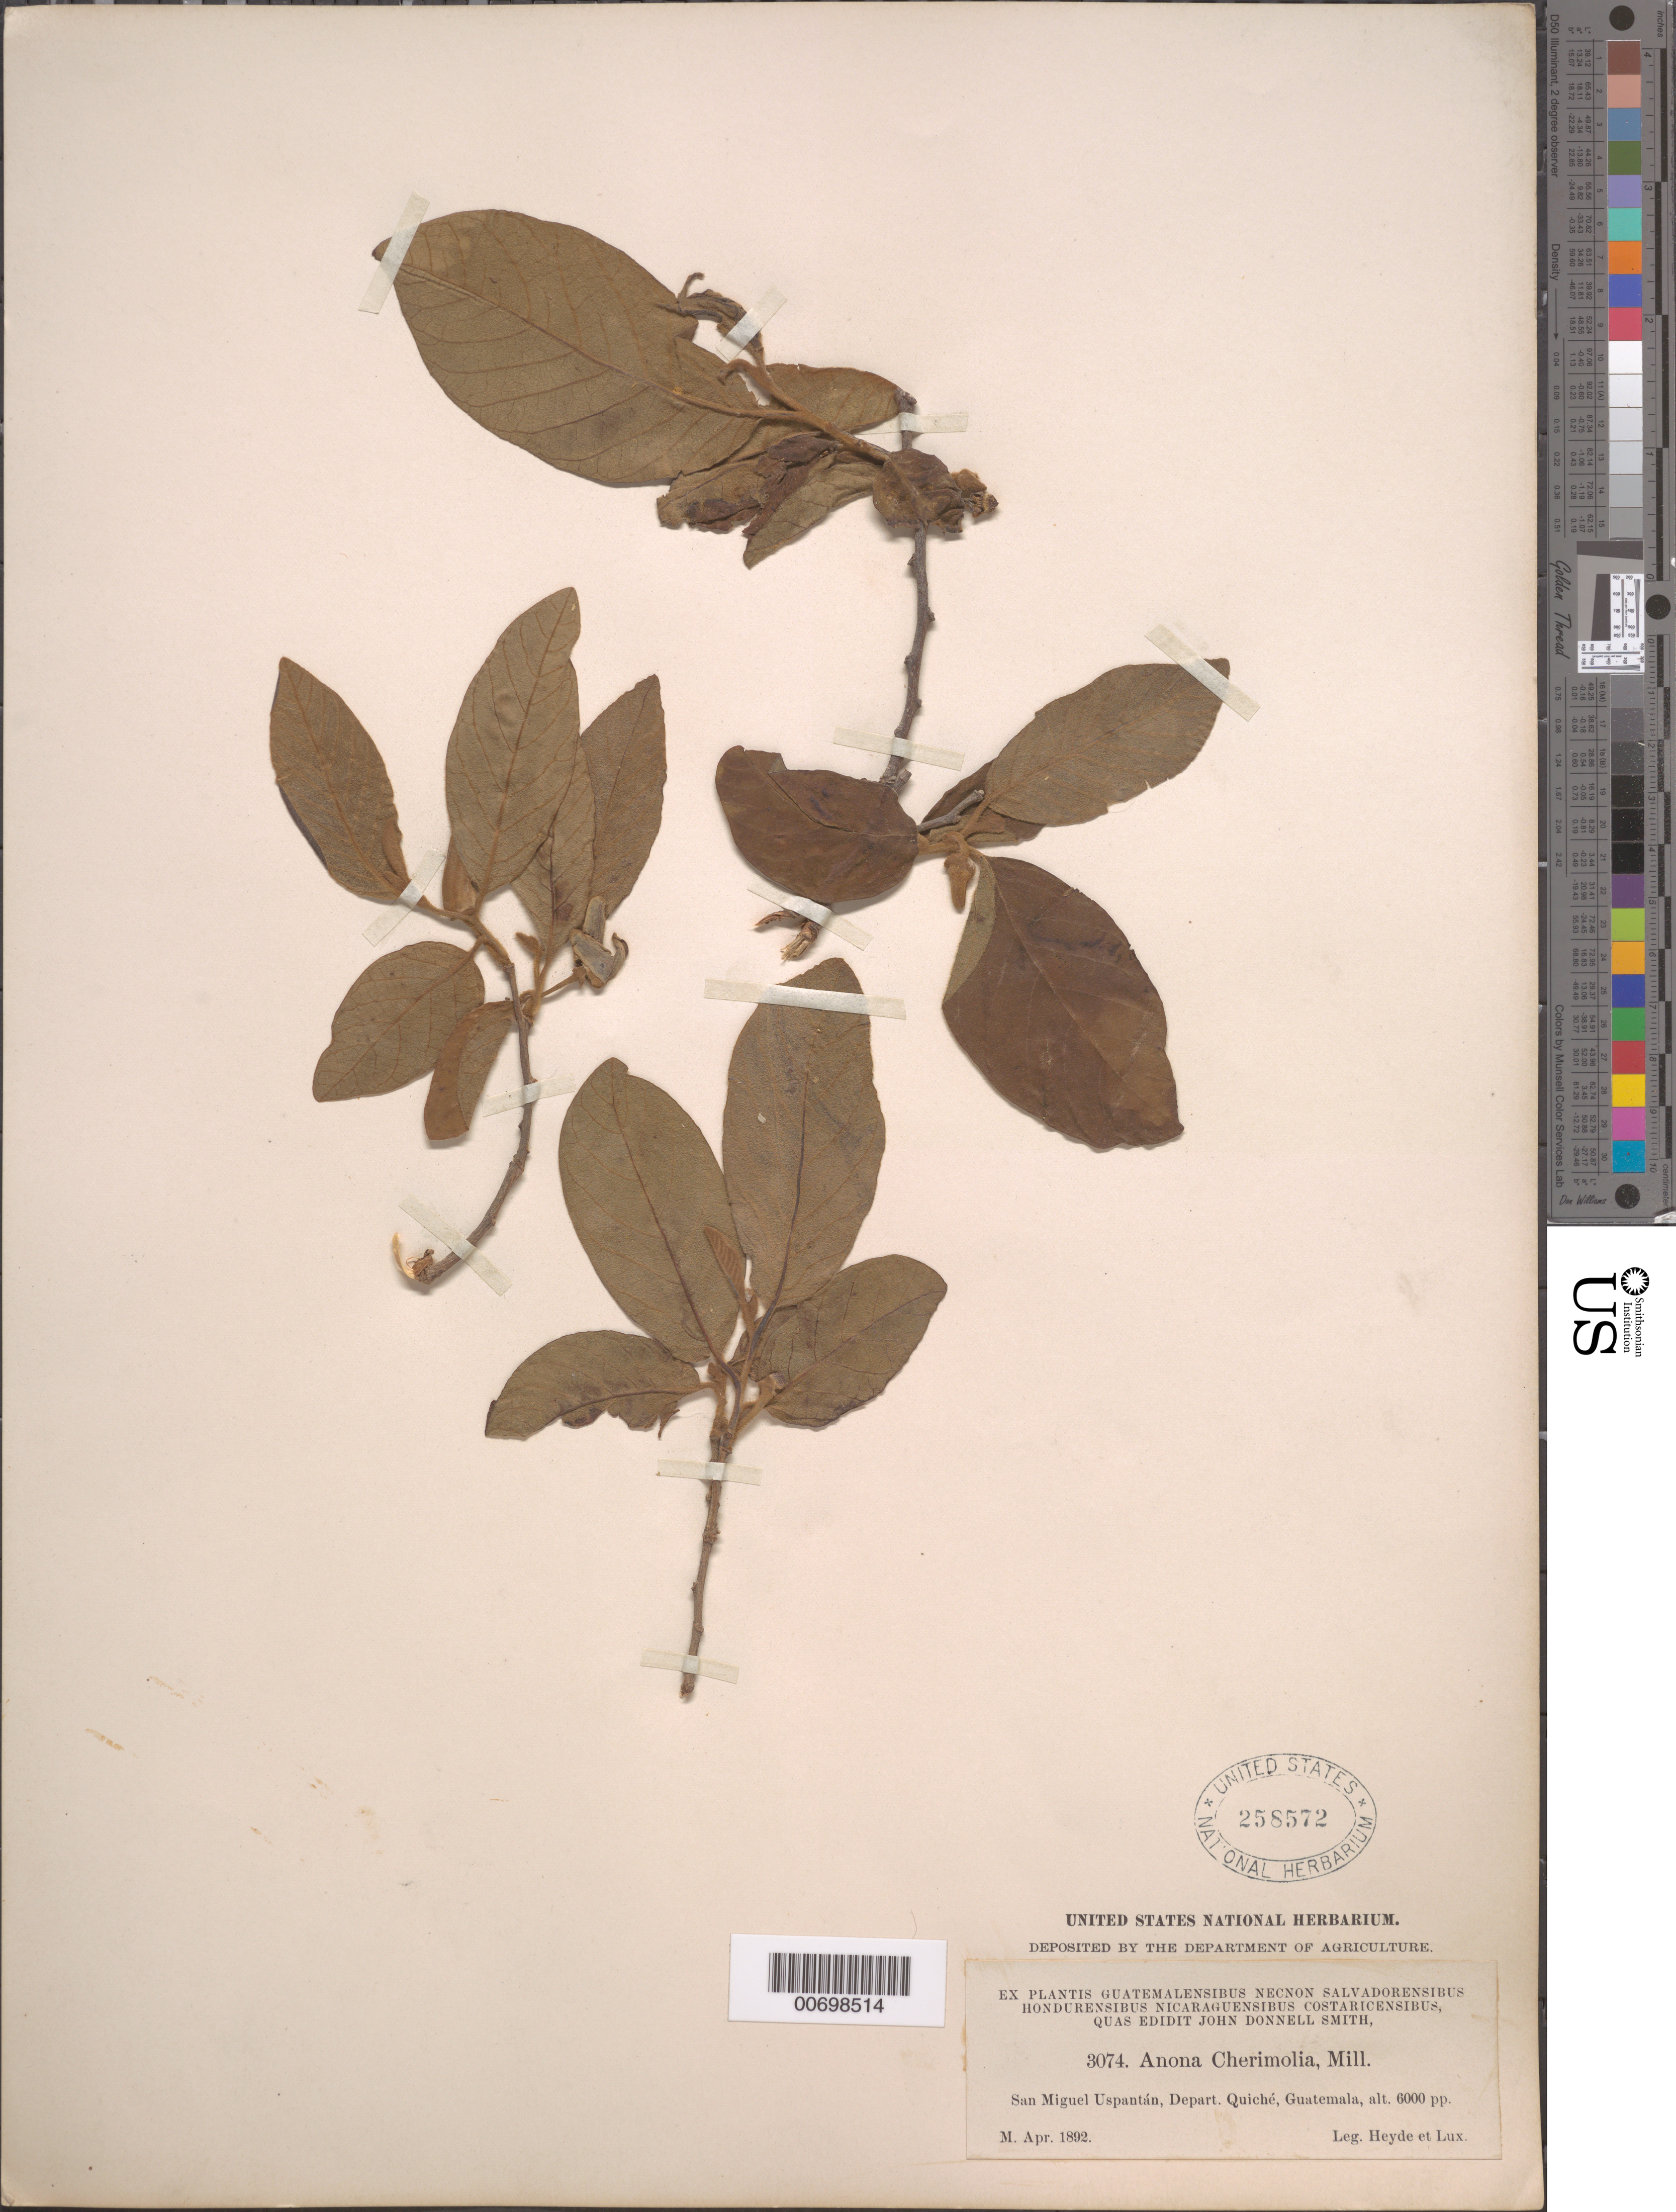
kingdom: Plantae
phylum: Tracheophyta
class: Magnoliopsida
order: Magnoliales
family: Annonaceae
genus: Annona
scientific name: Annona cherimola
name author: Mill.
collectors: E. T. Heyde & E. Lux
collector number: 3074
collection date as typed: Apr 1892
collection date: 1892-04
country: Guatemala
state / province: El Quiché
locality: San Miguel Uspantan.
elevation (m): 1829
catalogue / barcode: US 258572